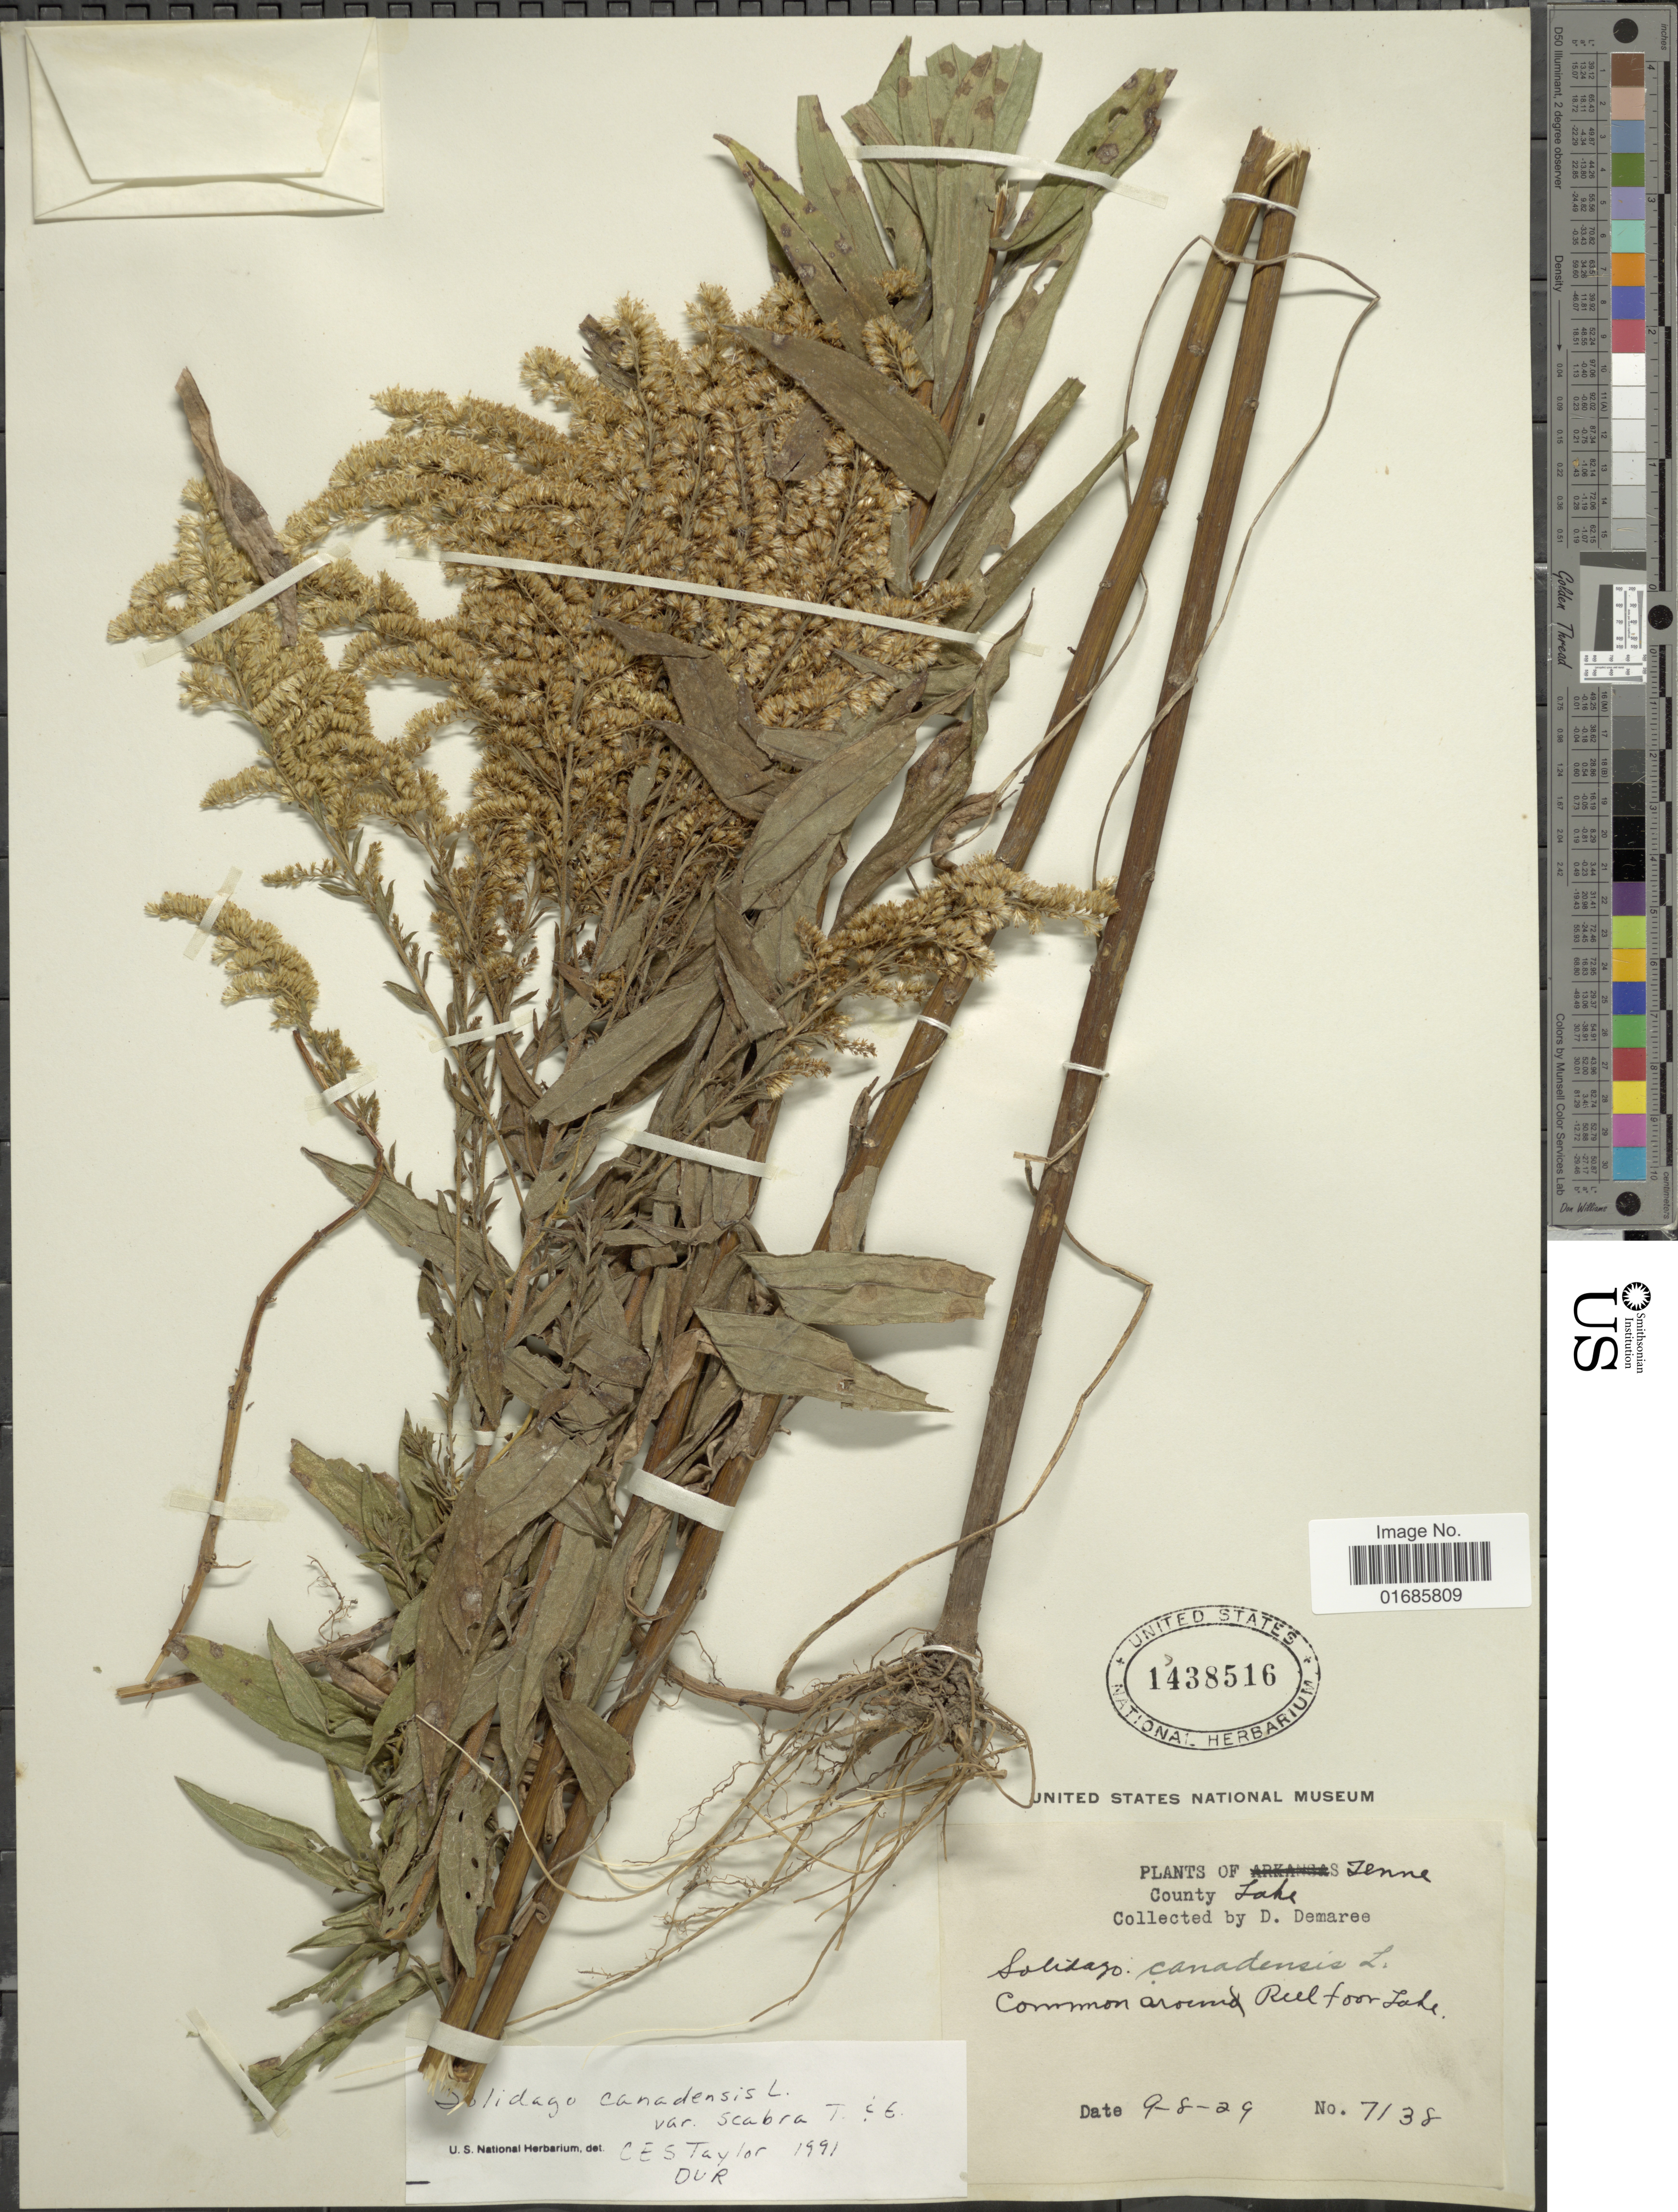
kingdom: Plantae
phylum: Tracheophyta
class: Magnoliopsida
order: Asterales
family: Asteraceae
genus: Solidago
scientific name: Solidago canadensis var. scabra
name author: (Muhl. ex Willd.) Torr. & A. Gray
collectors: D. Demaree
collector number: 7138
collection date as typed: Transcribed d/m/y: 8/9/29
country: United States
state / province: Tennessee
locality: County Lake, Reelfoot Lake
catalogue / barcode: US 1438516